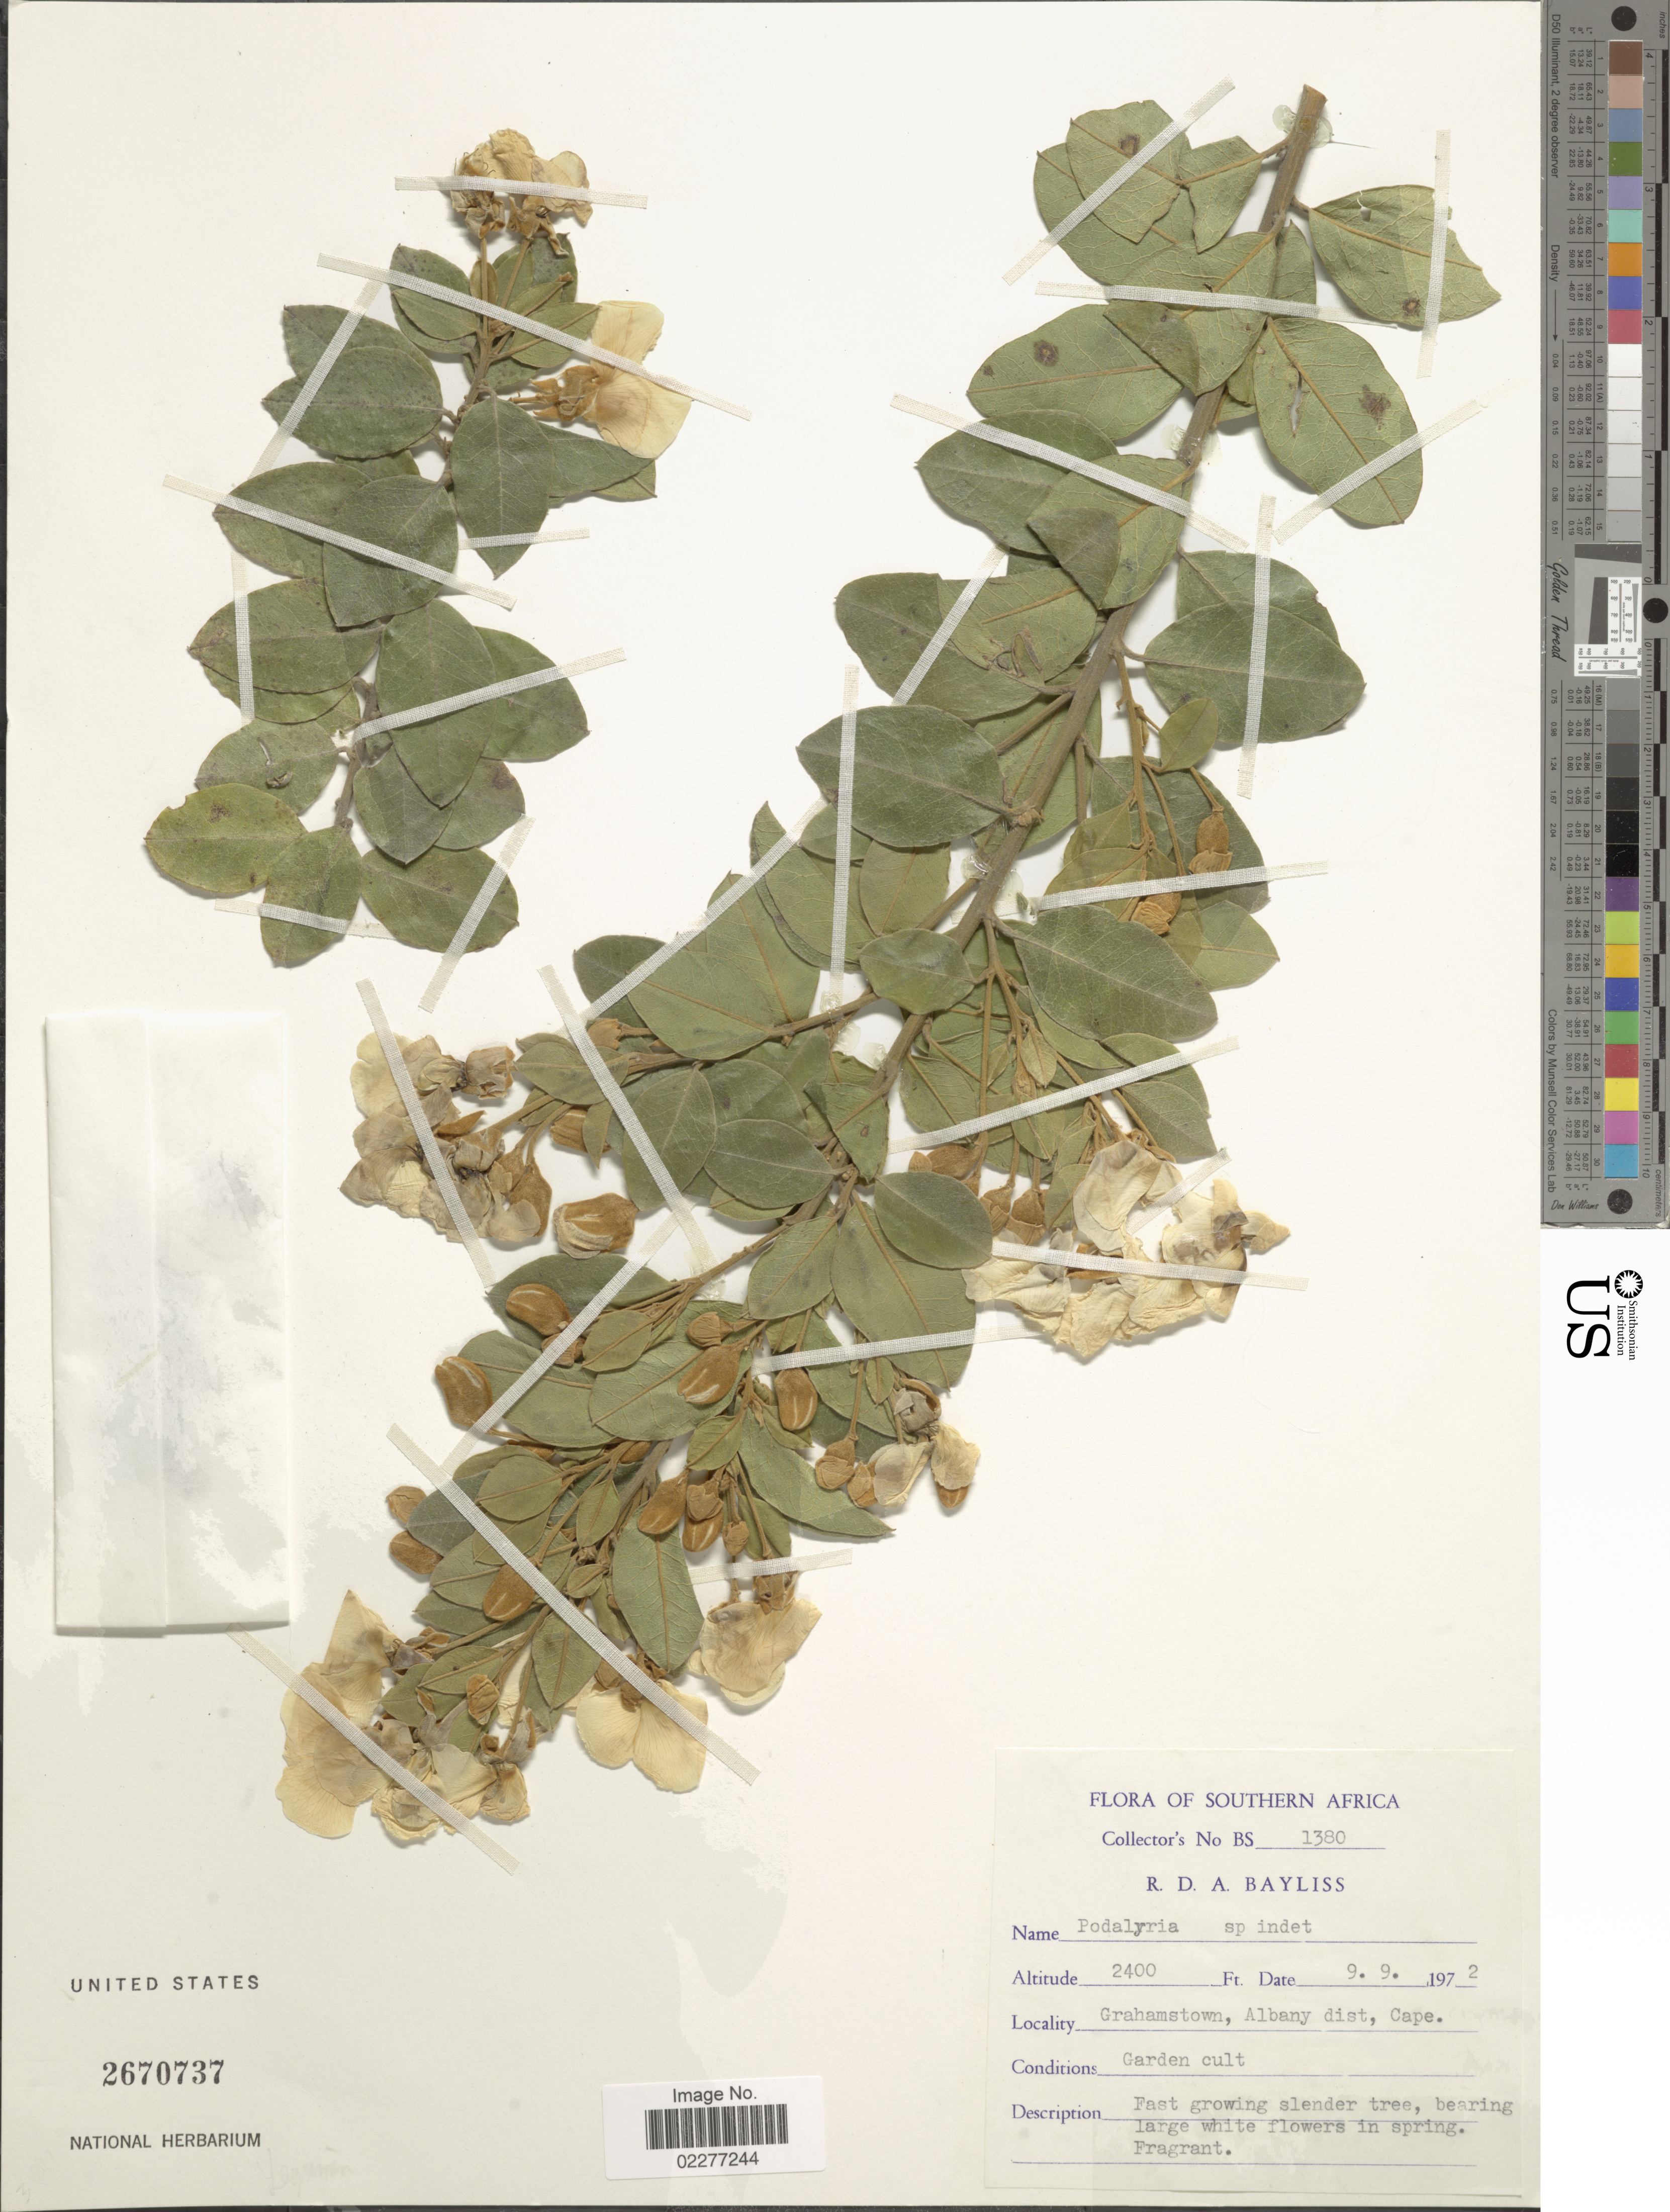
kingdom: Plantae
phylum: Tracheophyta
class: Magnoliopsida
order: Fabales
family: Fabaceae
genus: Podalyria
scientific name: Podalyria sp.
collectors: R. Bayliss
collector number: BS 1380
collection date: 1972-09-09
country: South Africa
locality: Southern Africa, Grahamstown, Albany dist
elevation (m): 732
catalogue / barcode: US 2670737